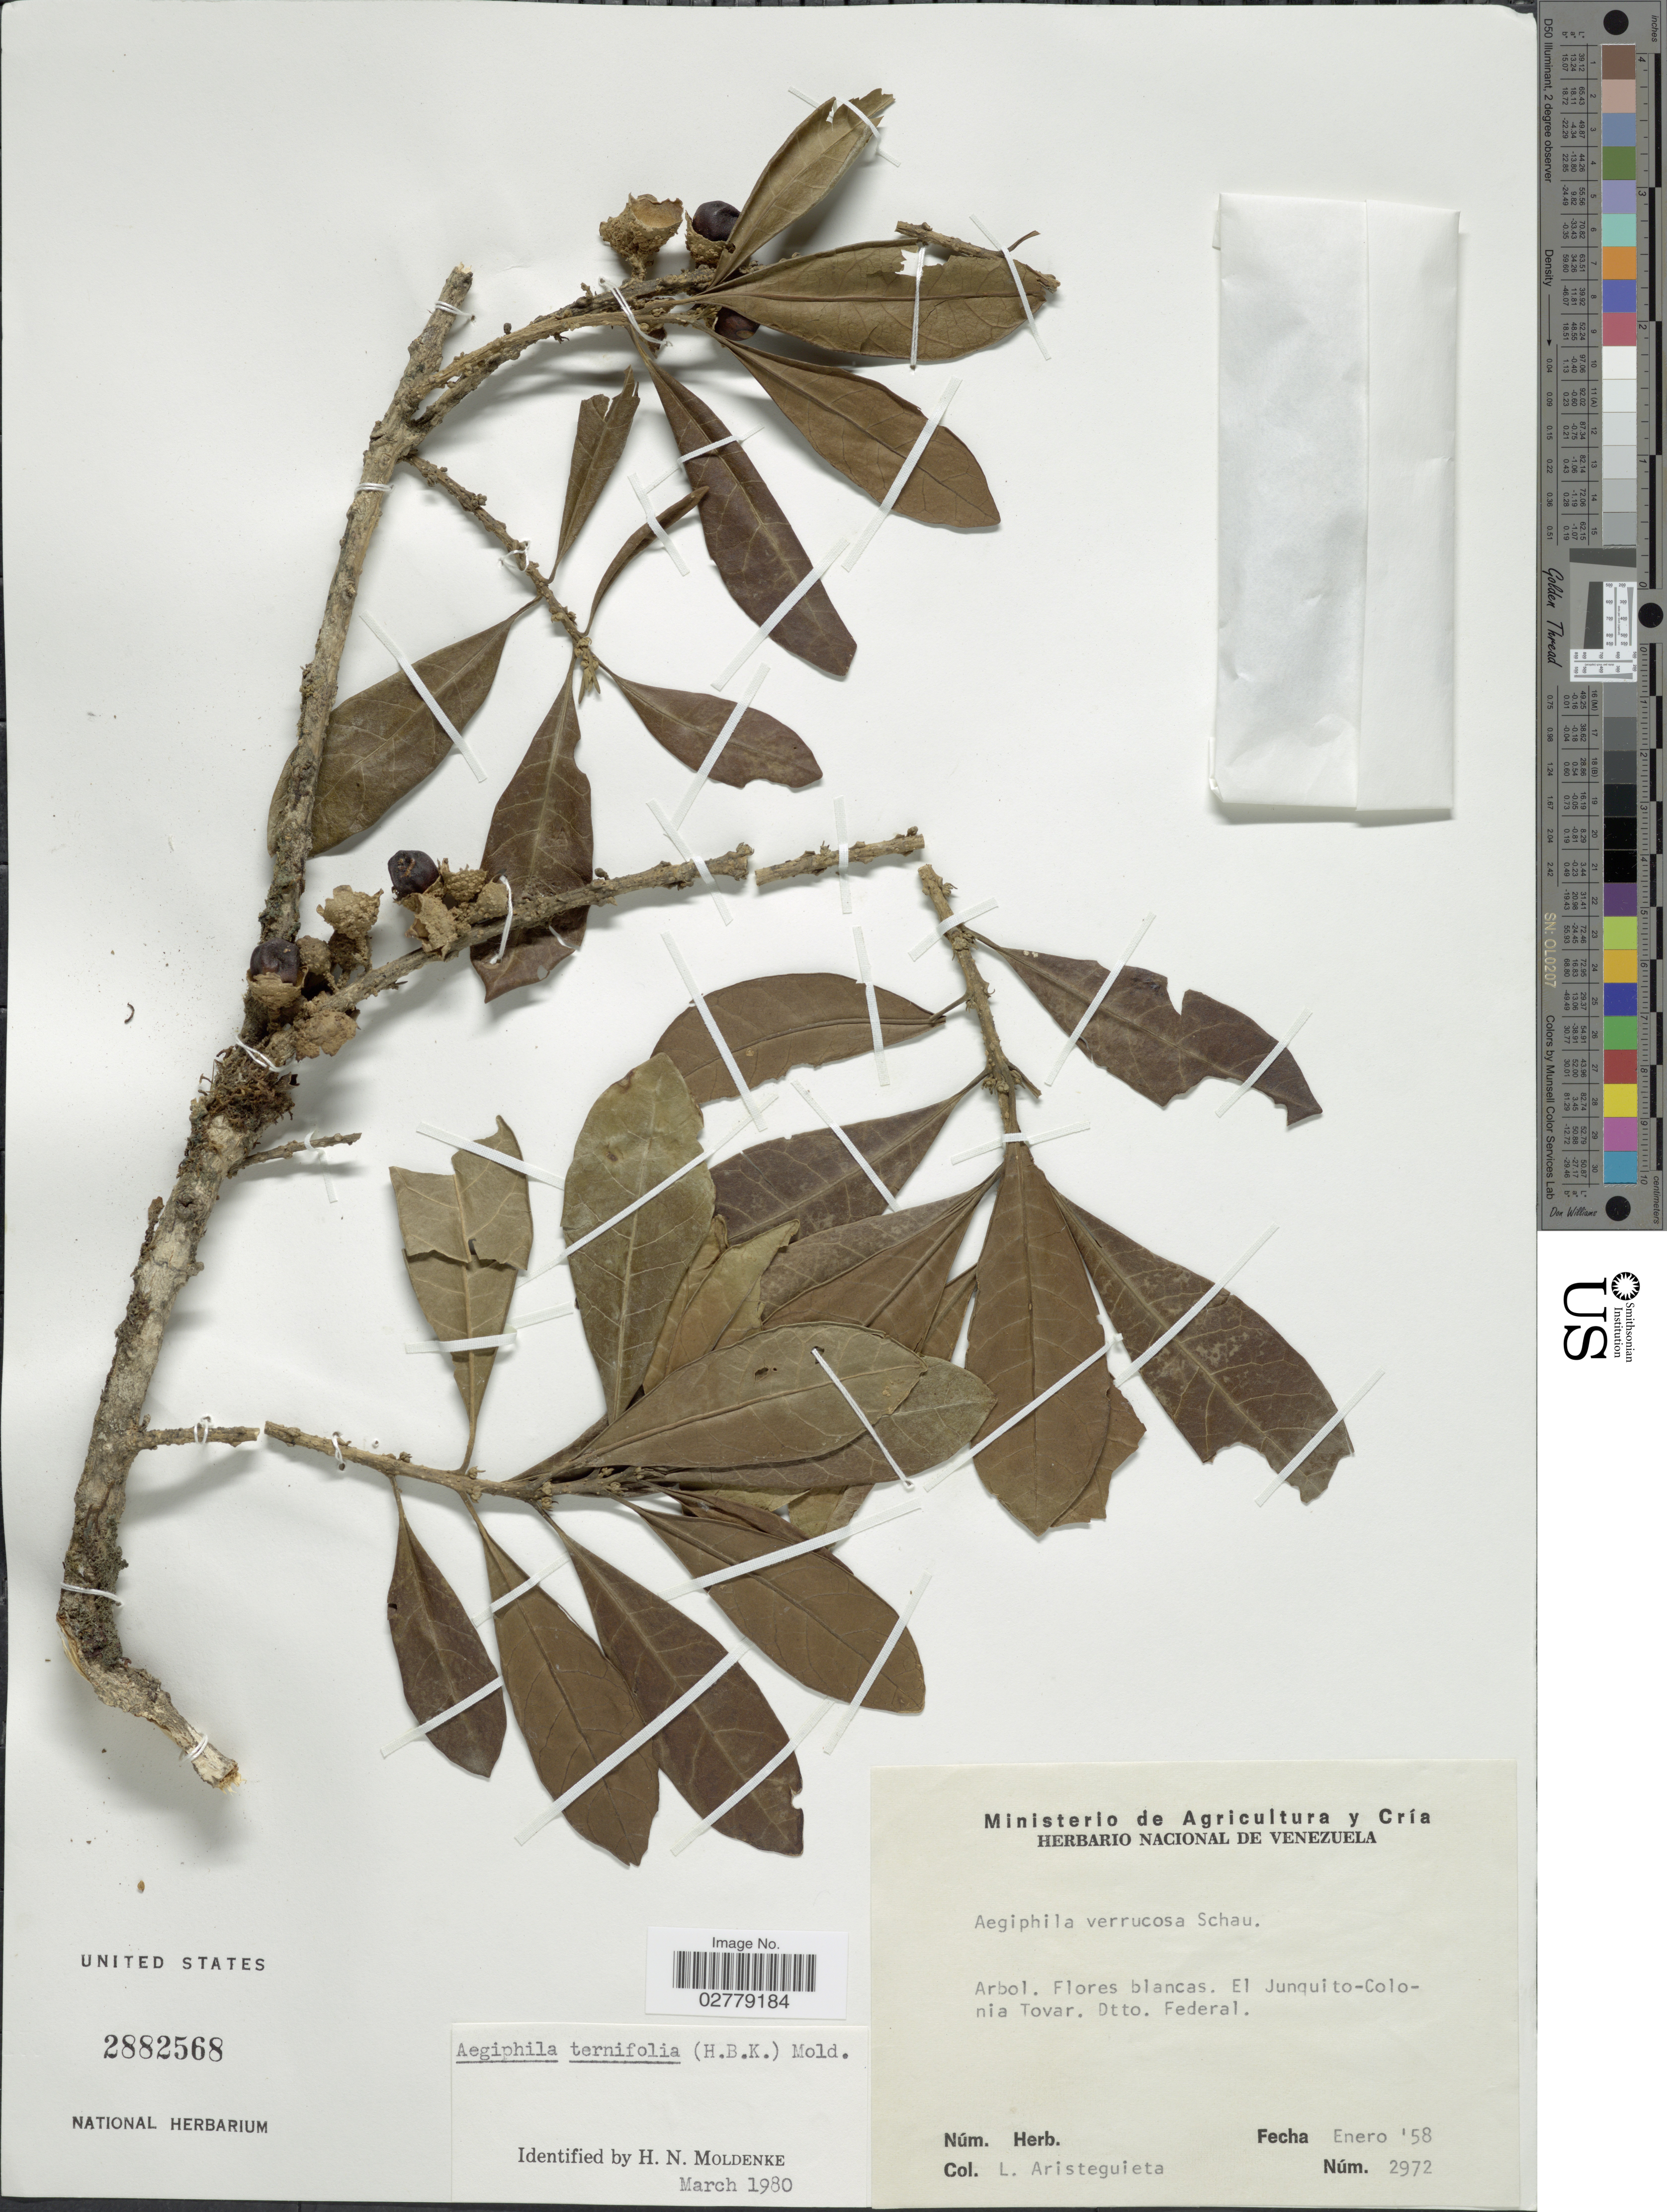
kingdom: Plantae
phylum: Tracheophyta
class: Magnoliopsida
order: Lamiales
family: Lamiaceae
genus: Aegiphila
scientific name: Aegiphila ternifolia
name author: (Kunth) Moldenke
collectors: L. Aristeguieta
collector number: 2972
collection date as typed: Transcribed d/m/y: /1/58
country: Venezuela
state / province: Distrito Federal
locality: El Junquito-Colonia Tovar, Dtto. Federal.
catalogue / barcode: US 2882568